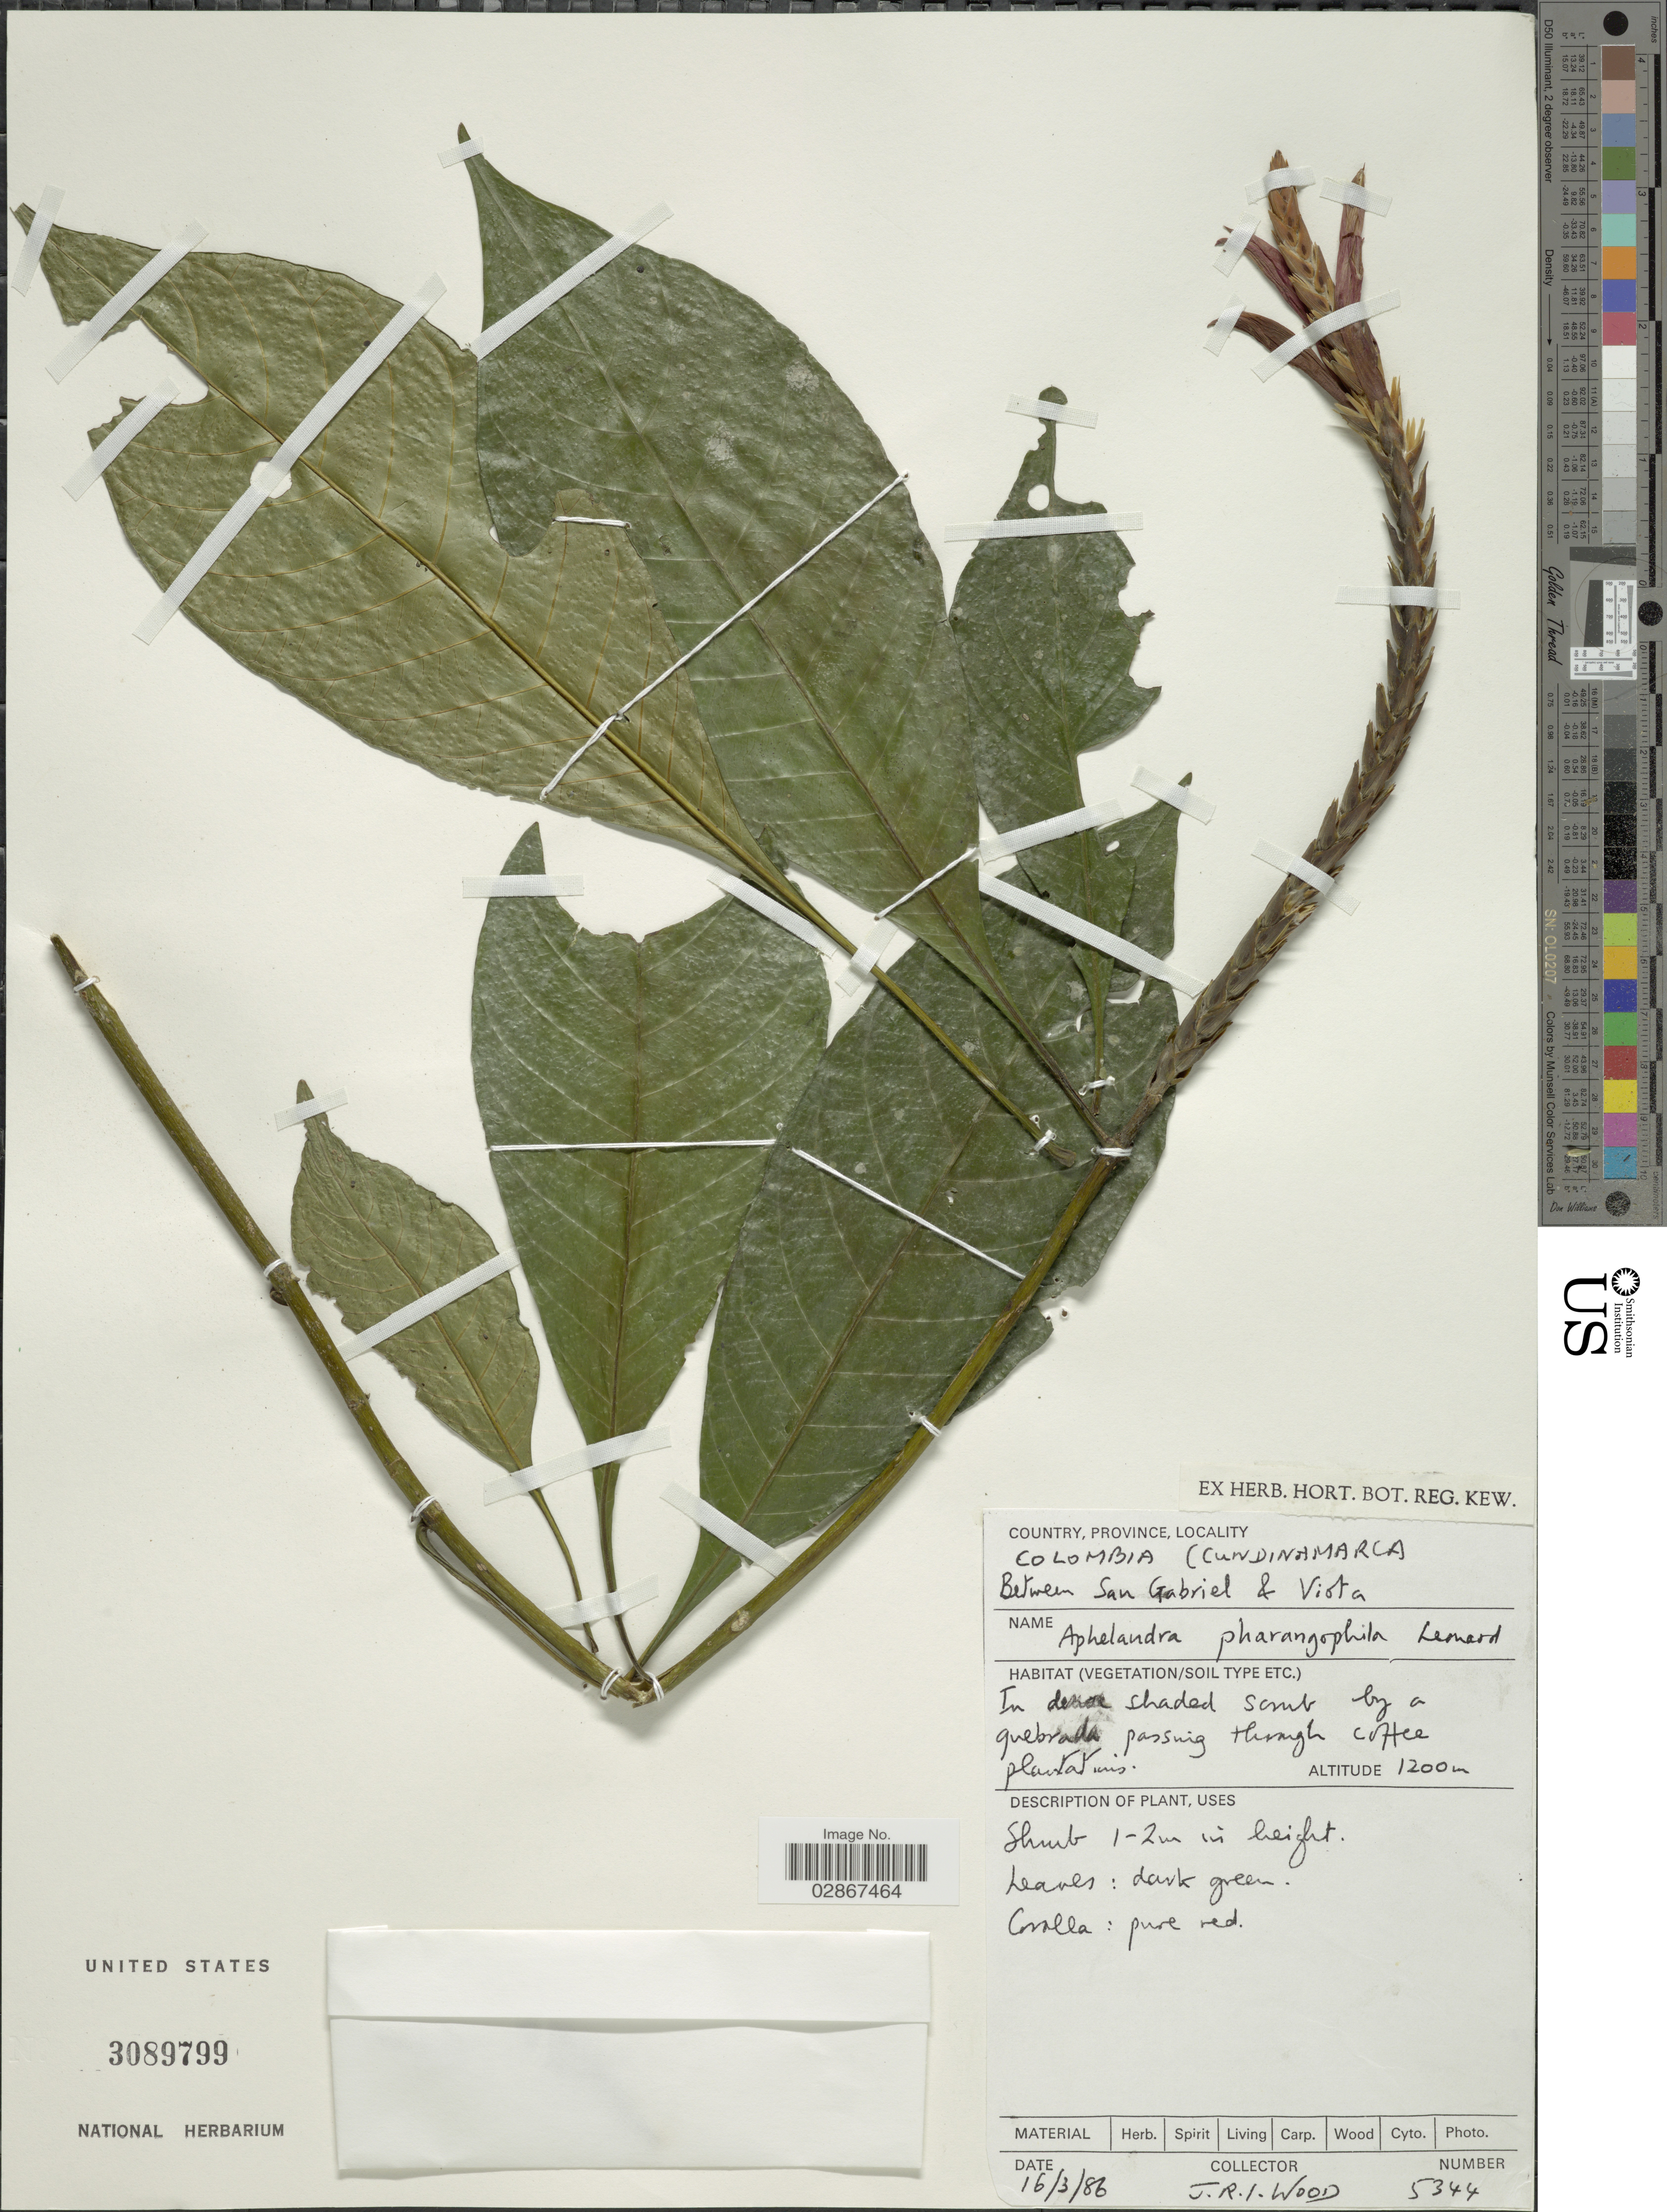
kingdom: Plantae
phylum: Tracheophyta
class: Magnoliopsida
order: Lamiales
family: Acanthaceae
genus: Aphelandra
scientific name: Aphelandra pharangophila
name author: Leonard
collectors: J. R. I. Wood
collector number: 5344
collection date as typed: Transcribed d/m/y: 16/3/86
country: Colombia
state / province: Cundinamarca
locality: Between San Gabriel & Vista, passing through coffee plantations.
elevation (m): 1200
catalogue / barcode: US 3089799